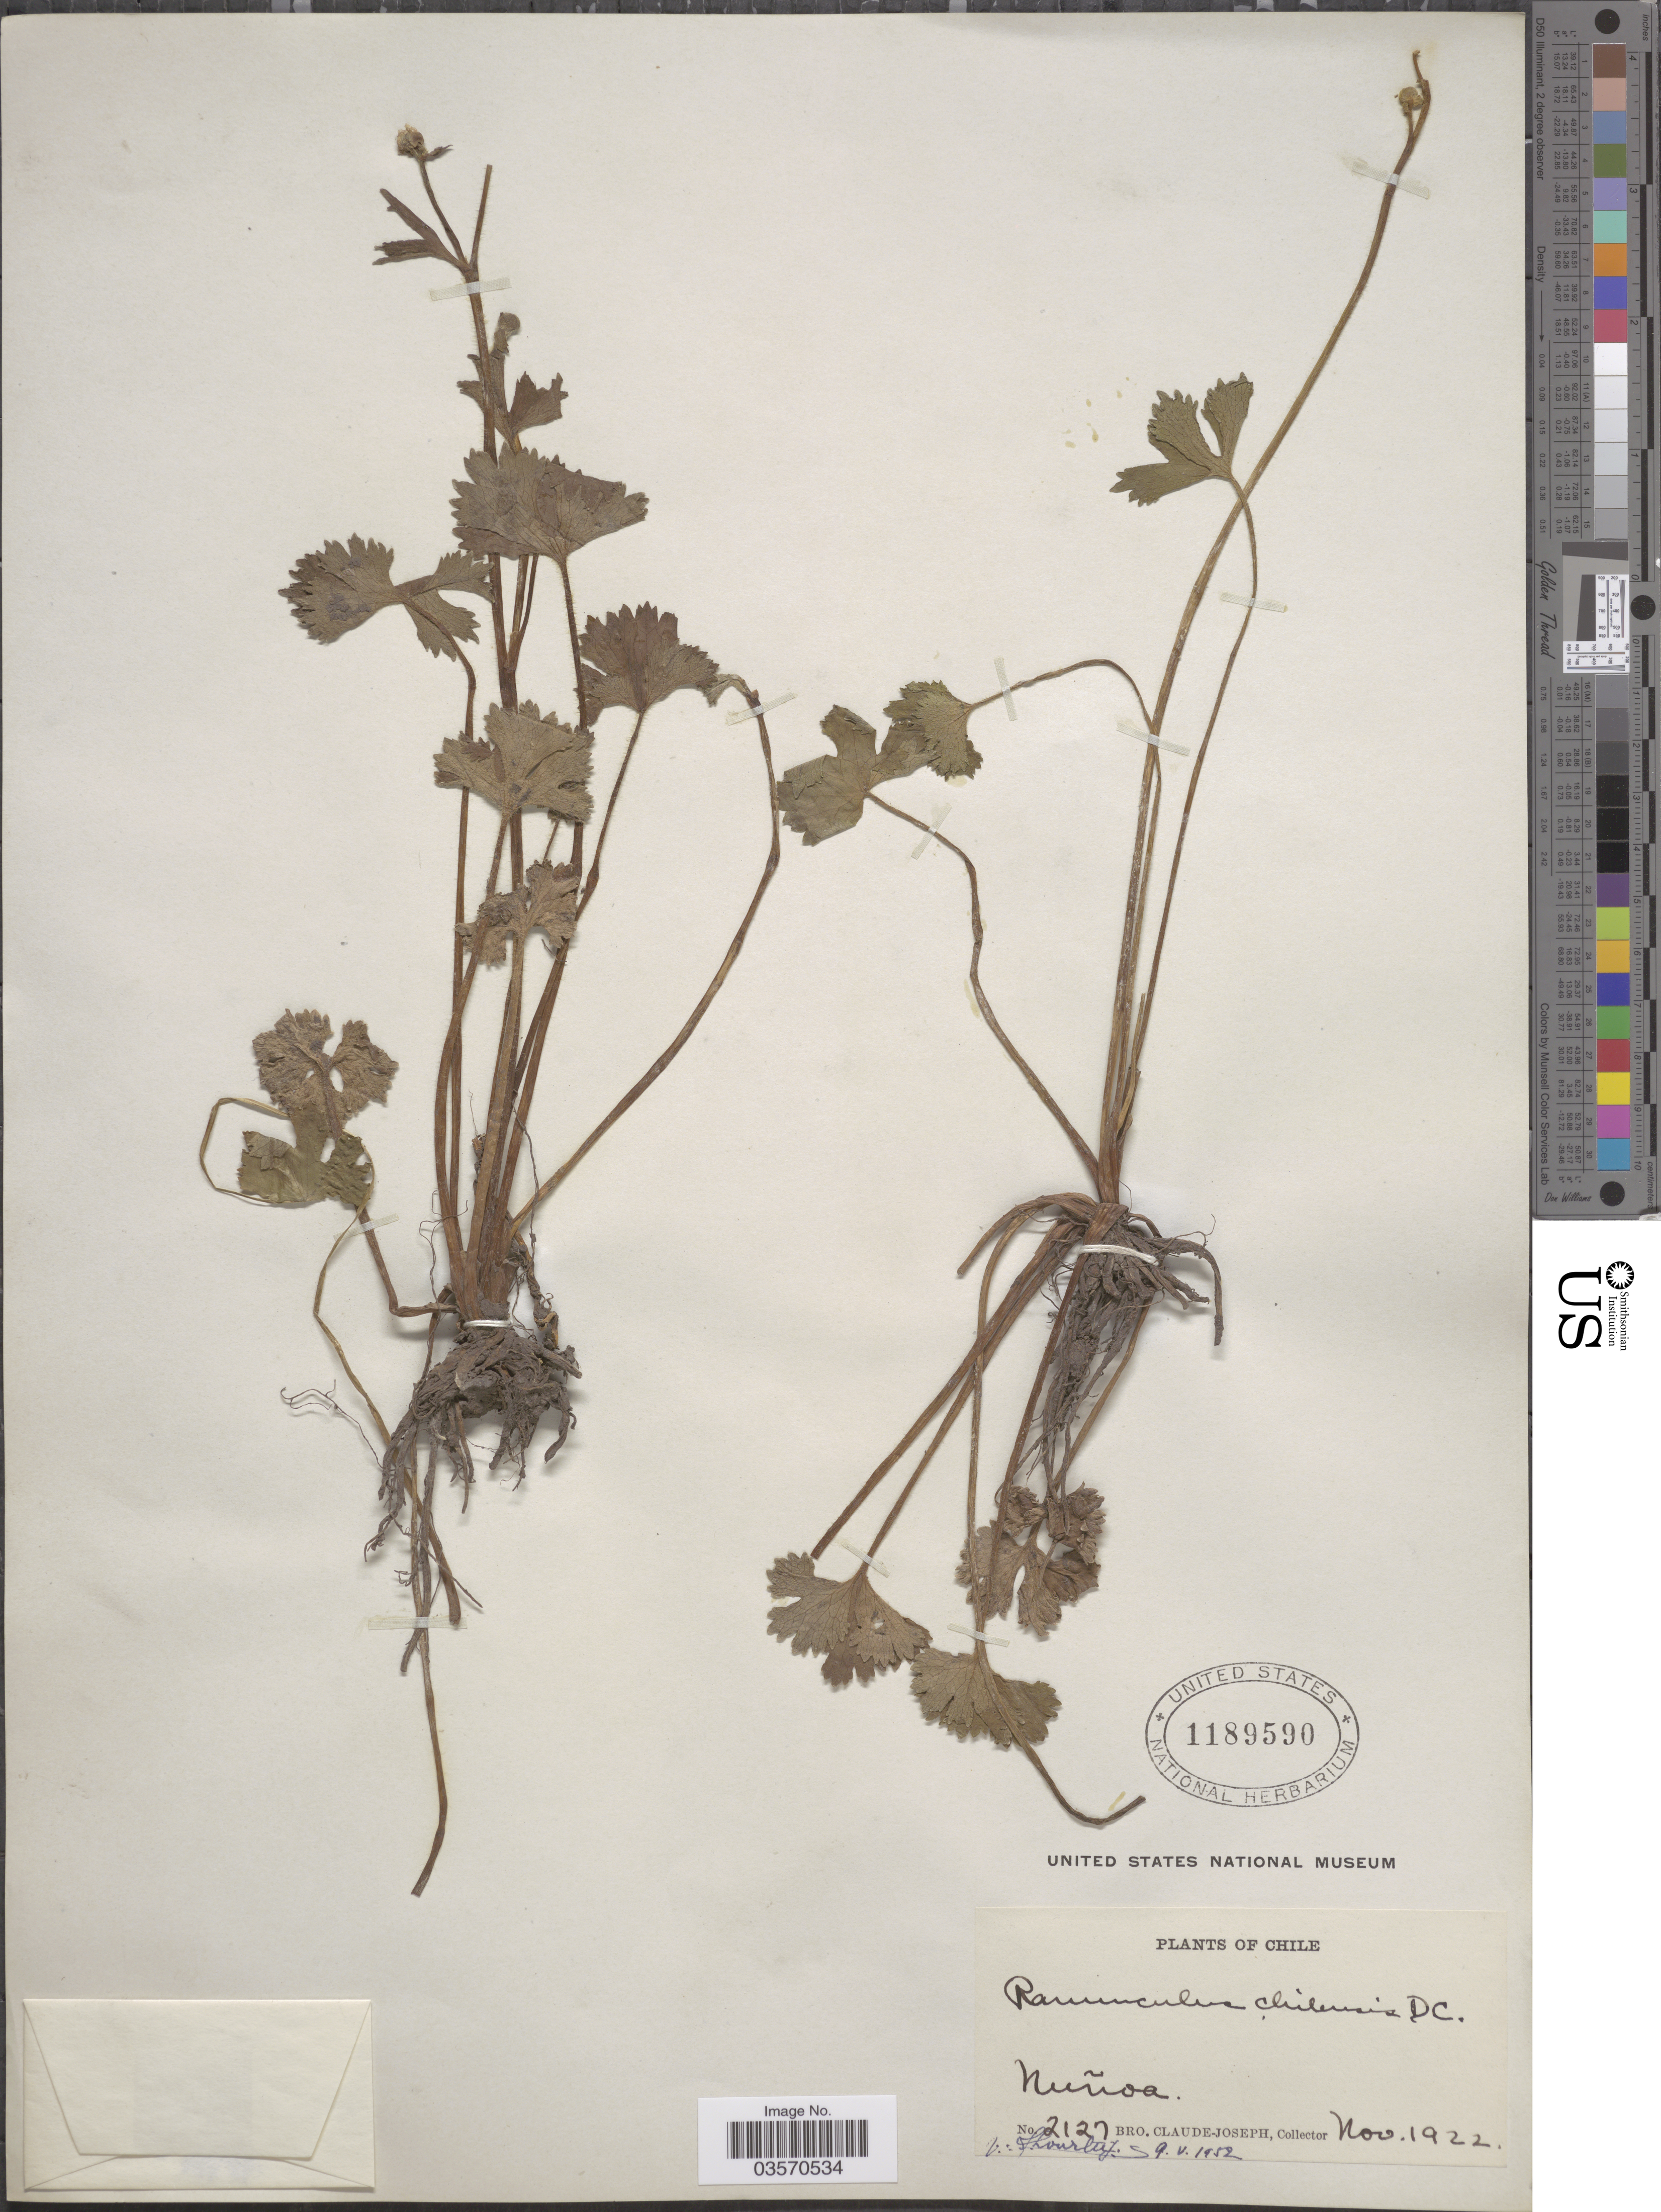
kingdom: Plantae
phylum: Tracheophyta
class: Magnoliopsida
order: Ranunculales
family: Ranunculaceae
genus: Ranunculus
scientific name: Ranunculus chilensis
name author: DC.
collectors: Bro. Claude-Joseph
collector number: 2127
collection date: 1922-11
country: Chile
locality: Nuñoa.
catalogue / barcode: US 1189590